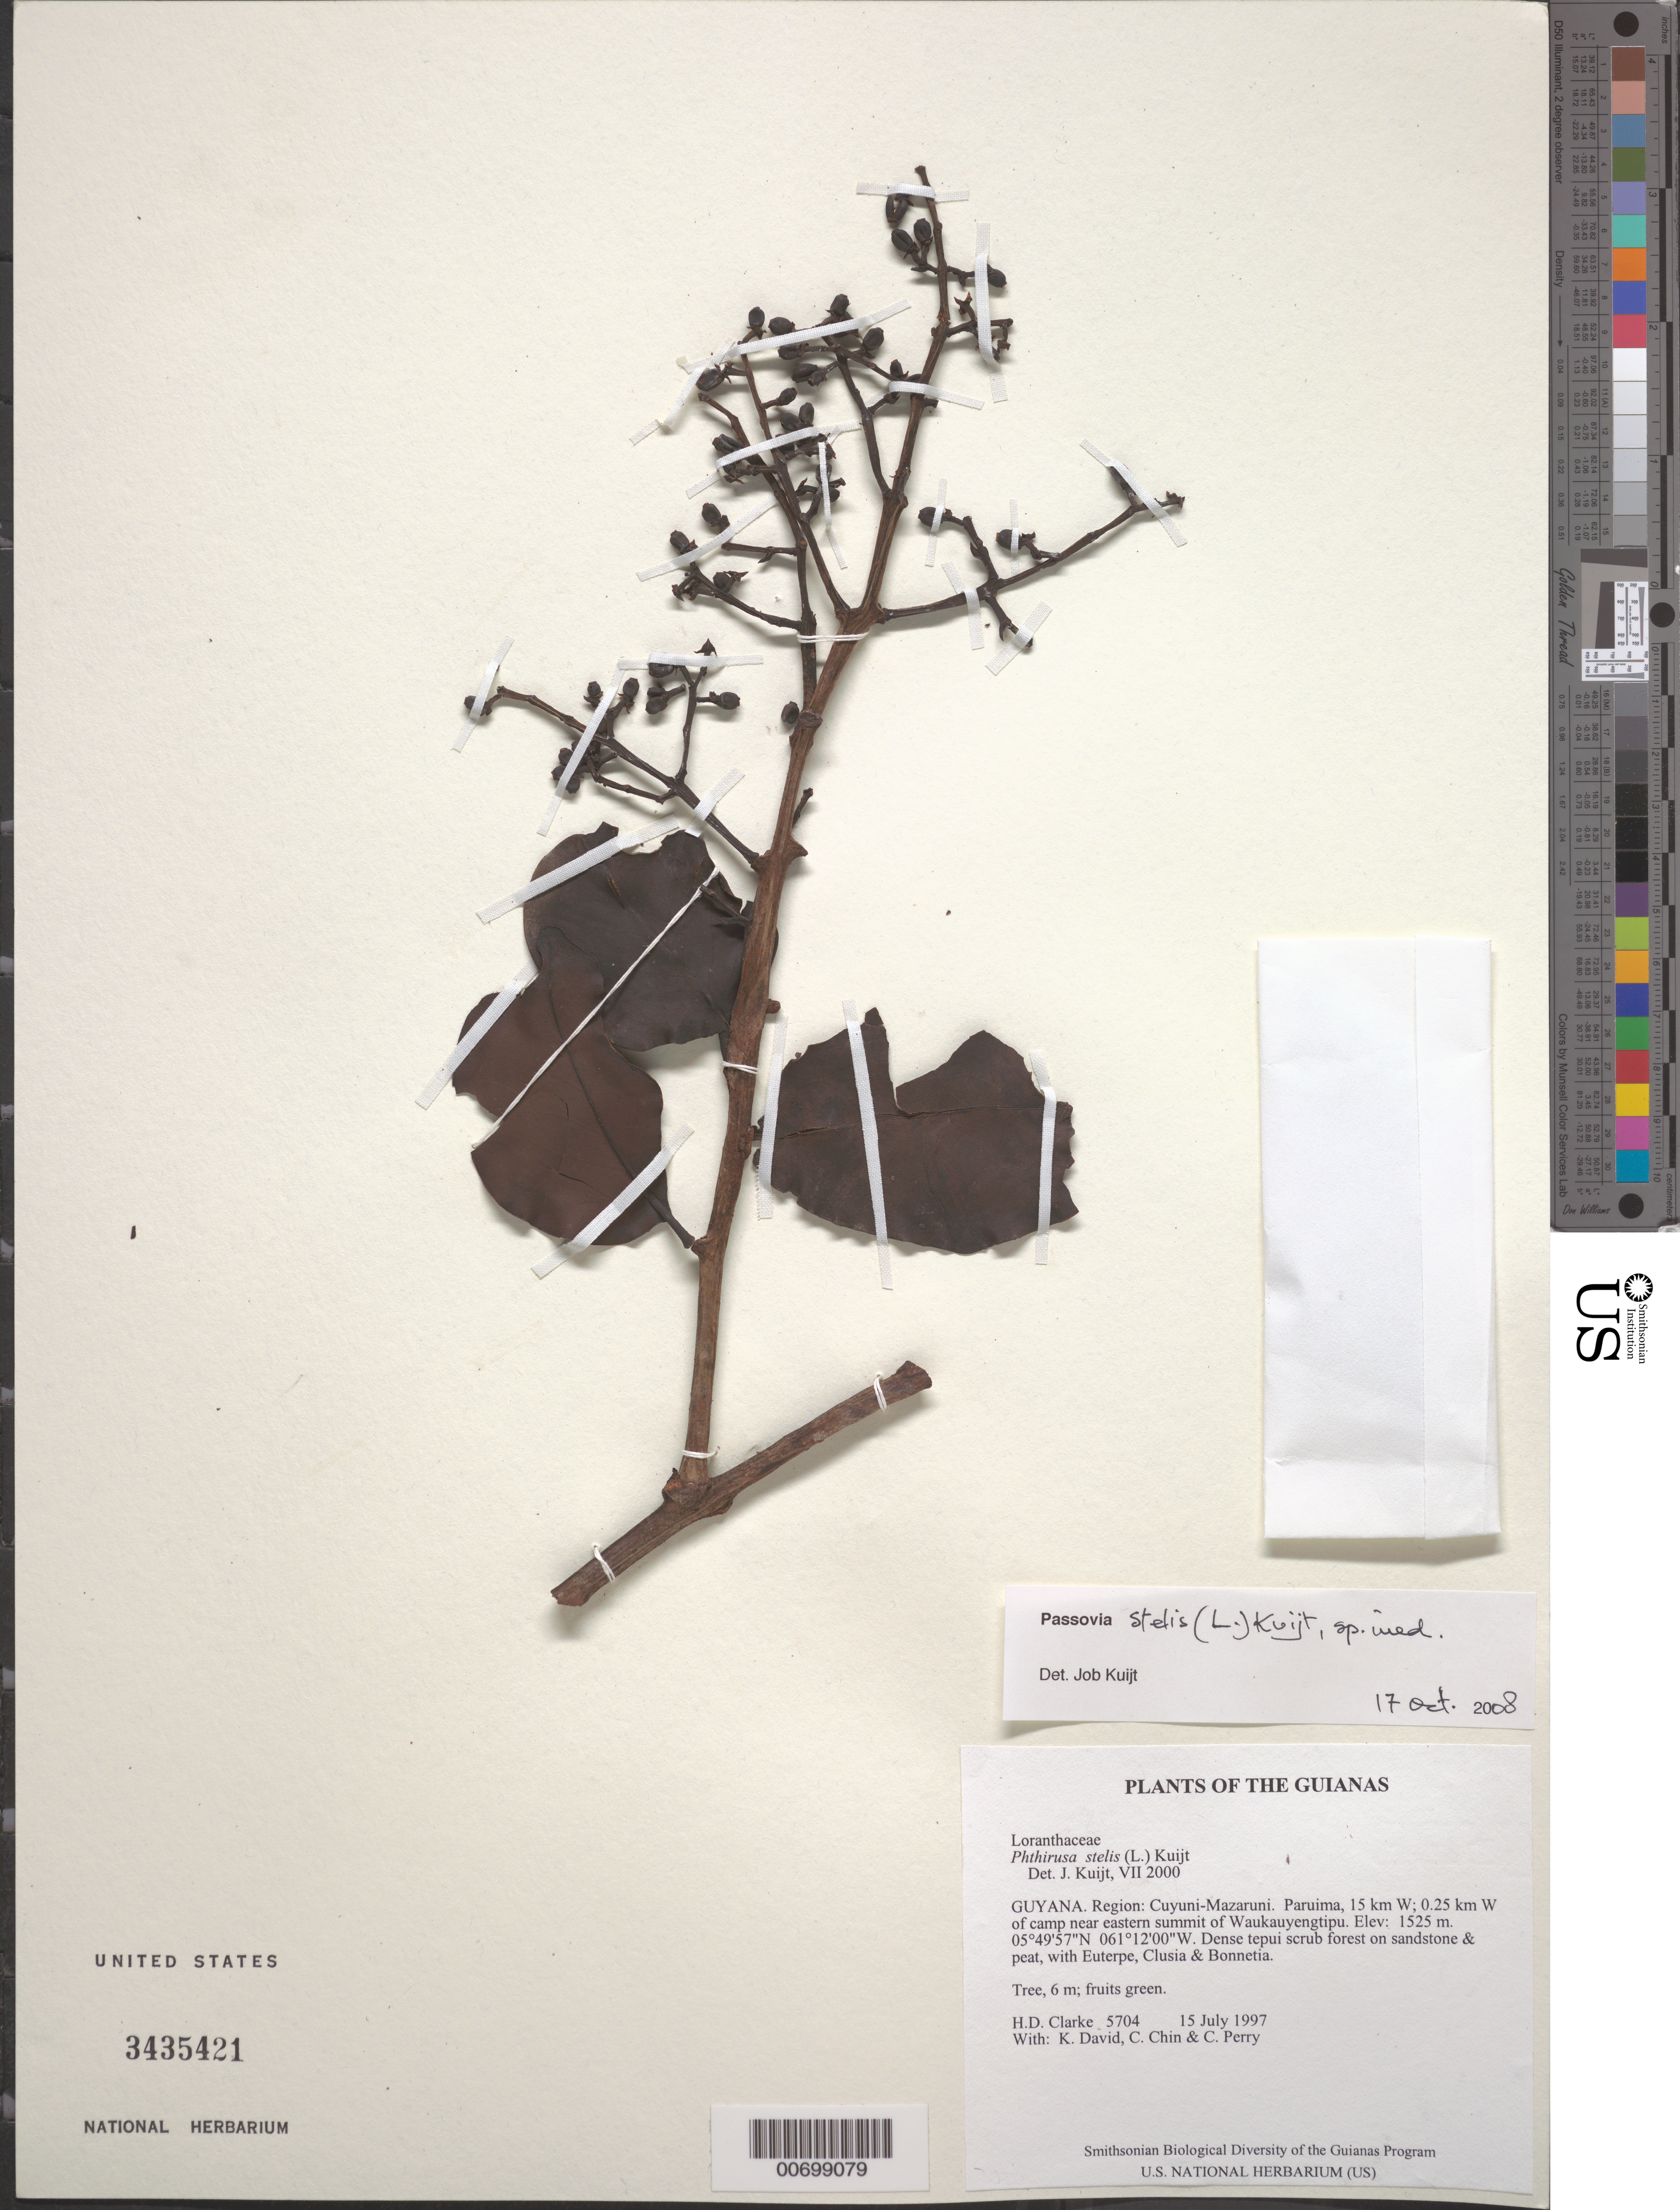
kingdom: Plantae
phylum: Tracheophyta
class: Magnoliopsida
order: Santalales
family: Loranthaceae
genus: Phthirusa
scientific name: Phthirusa stelis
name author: (L.) Kuijt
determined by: Kuijt, Job, (CANADA)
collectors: H. D. Clarke, K. David, C. Chin & C. Perry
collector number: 5704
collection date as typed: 15 July 1997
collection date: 1997-07-15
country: Guyana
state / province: Cuyuni-Mazaruni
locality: Paruima, 15 km W; 0.25 km W of camp near eastern summit of Waukauyengtipu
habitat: Dense tepui scrub forest on sandstone & peat, with Euterpe, Clusia & Bonnetia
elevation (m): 1525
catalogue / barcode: US 3435421